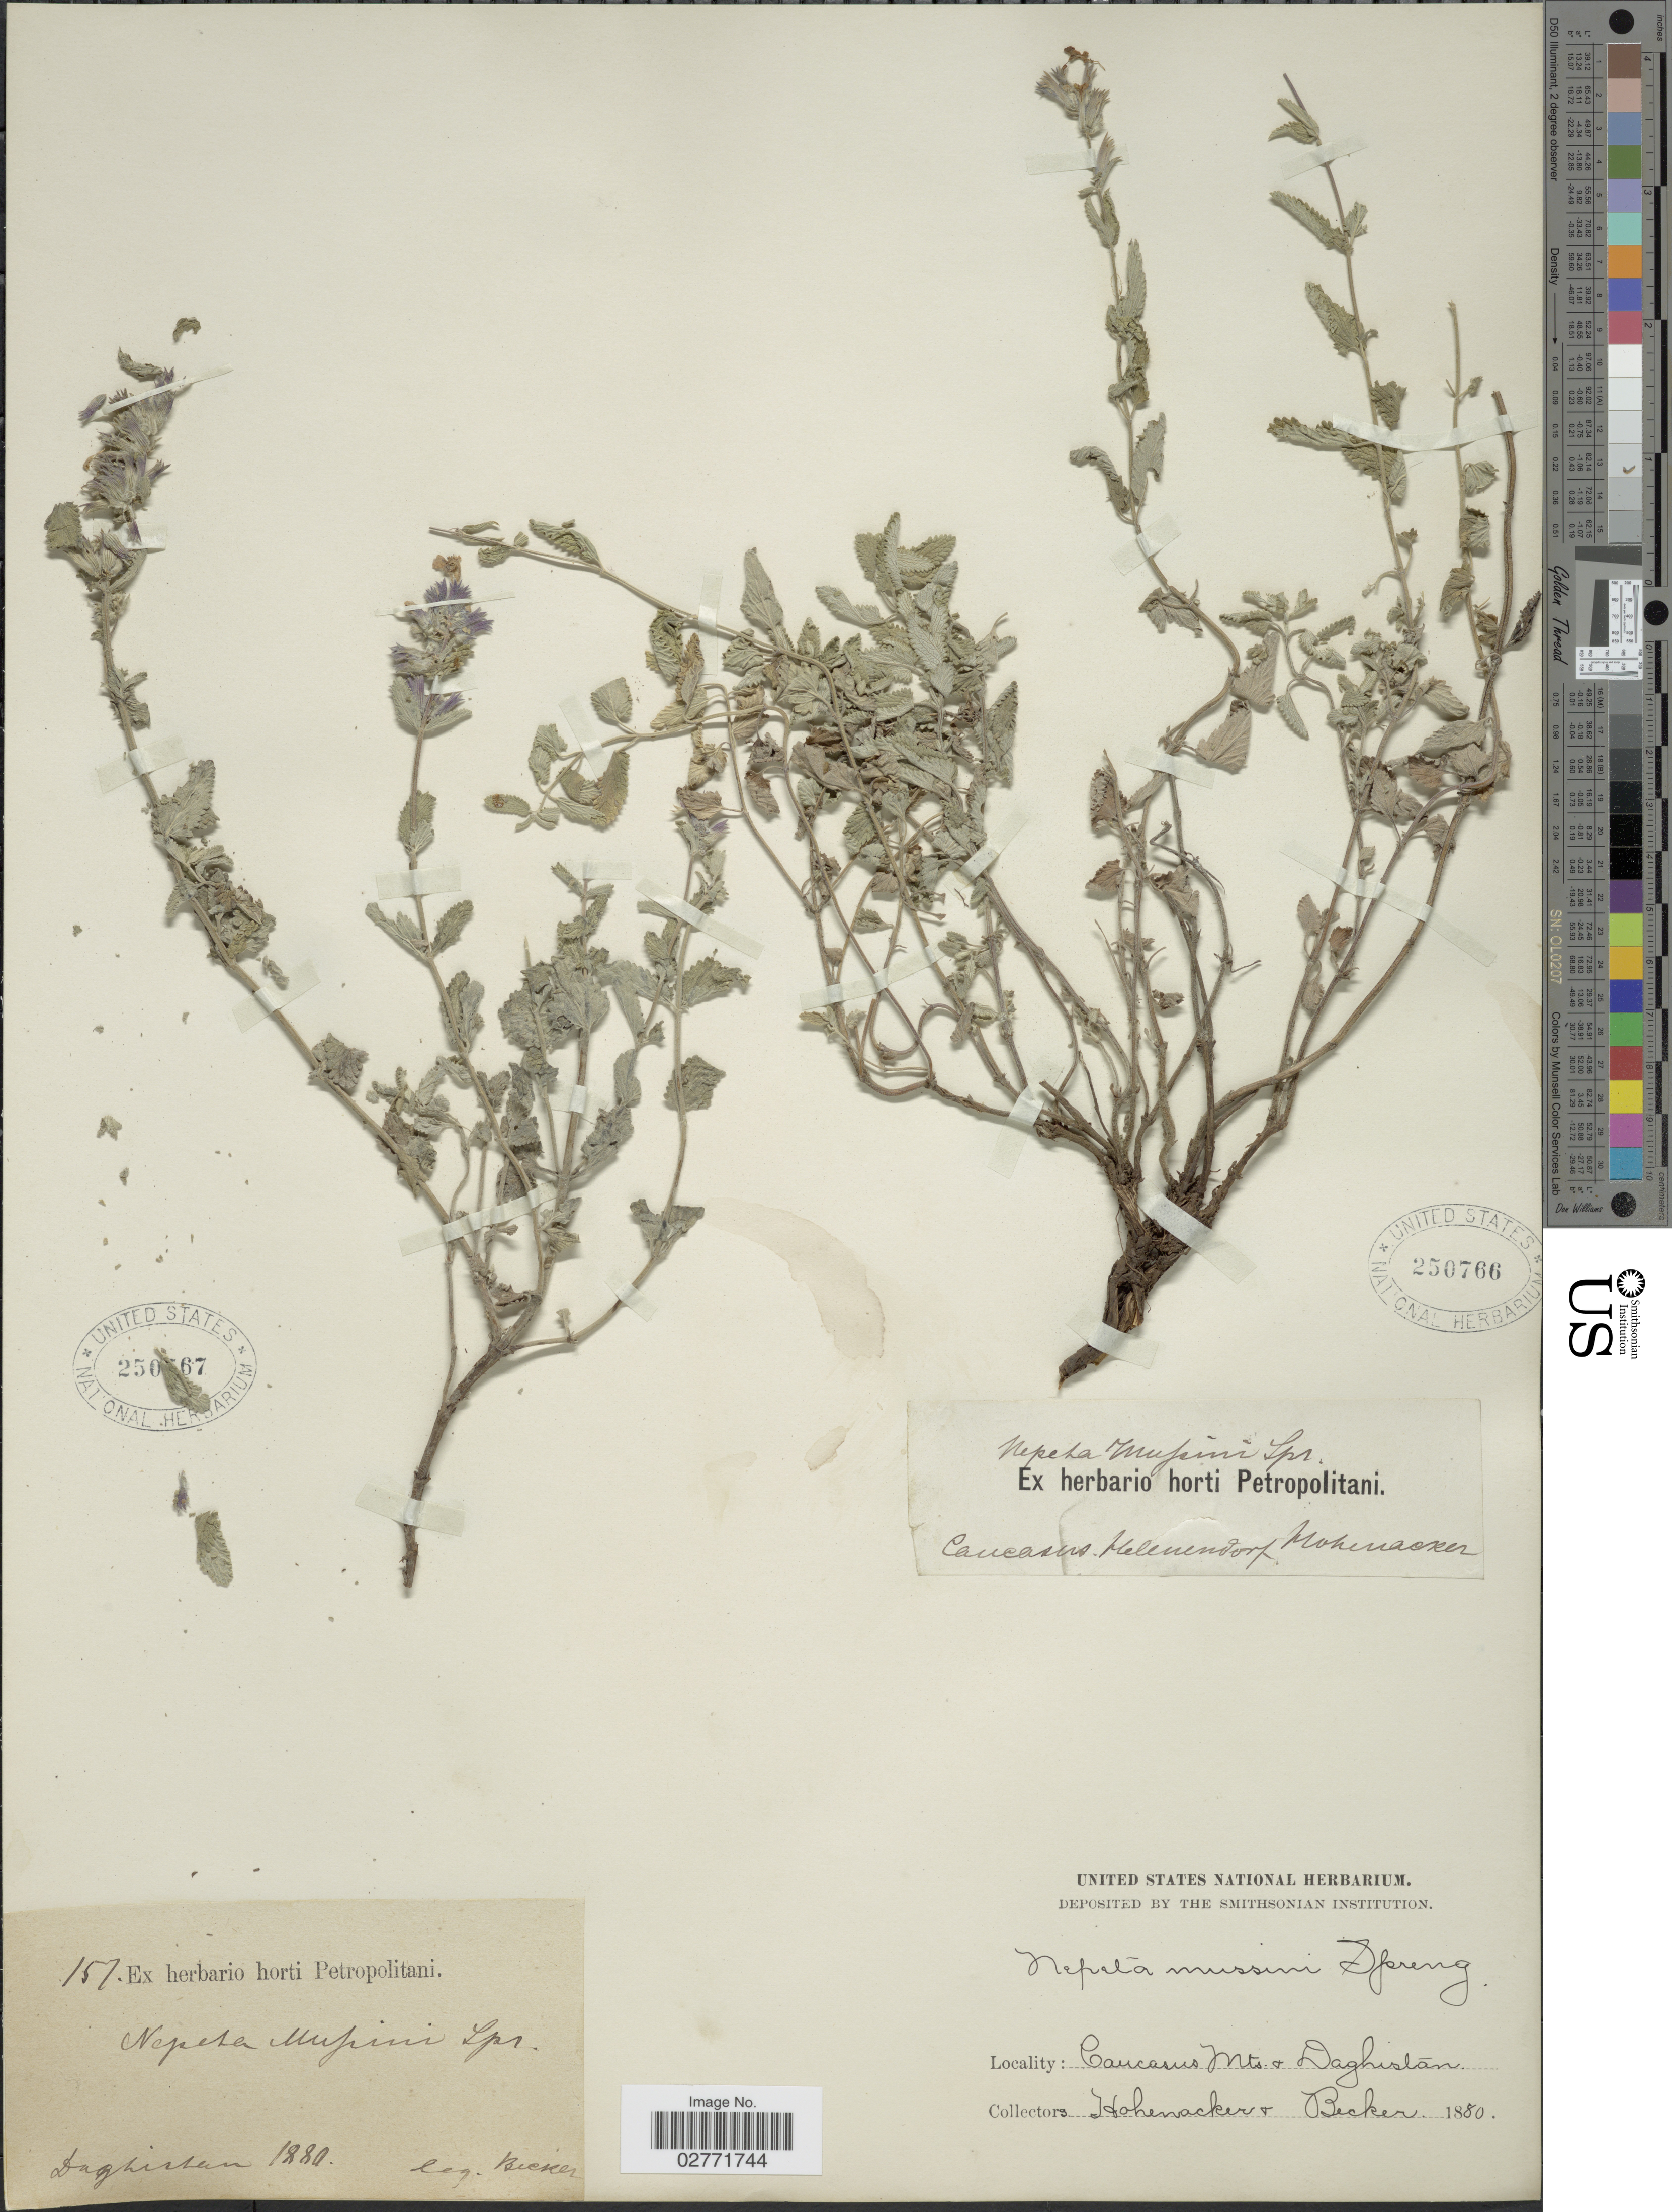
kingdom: Plantae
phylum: Tracheophyta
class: Magnoliopsida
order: Lamiales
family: Lamiaceae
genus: Nepeta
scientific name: Nepeta mussinii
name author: Spreng. ex Henckel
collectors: -. Becker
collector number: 157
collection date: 1880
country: Russian Federation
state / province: Dagestan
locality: Daghistan.